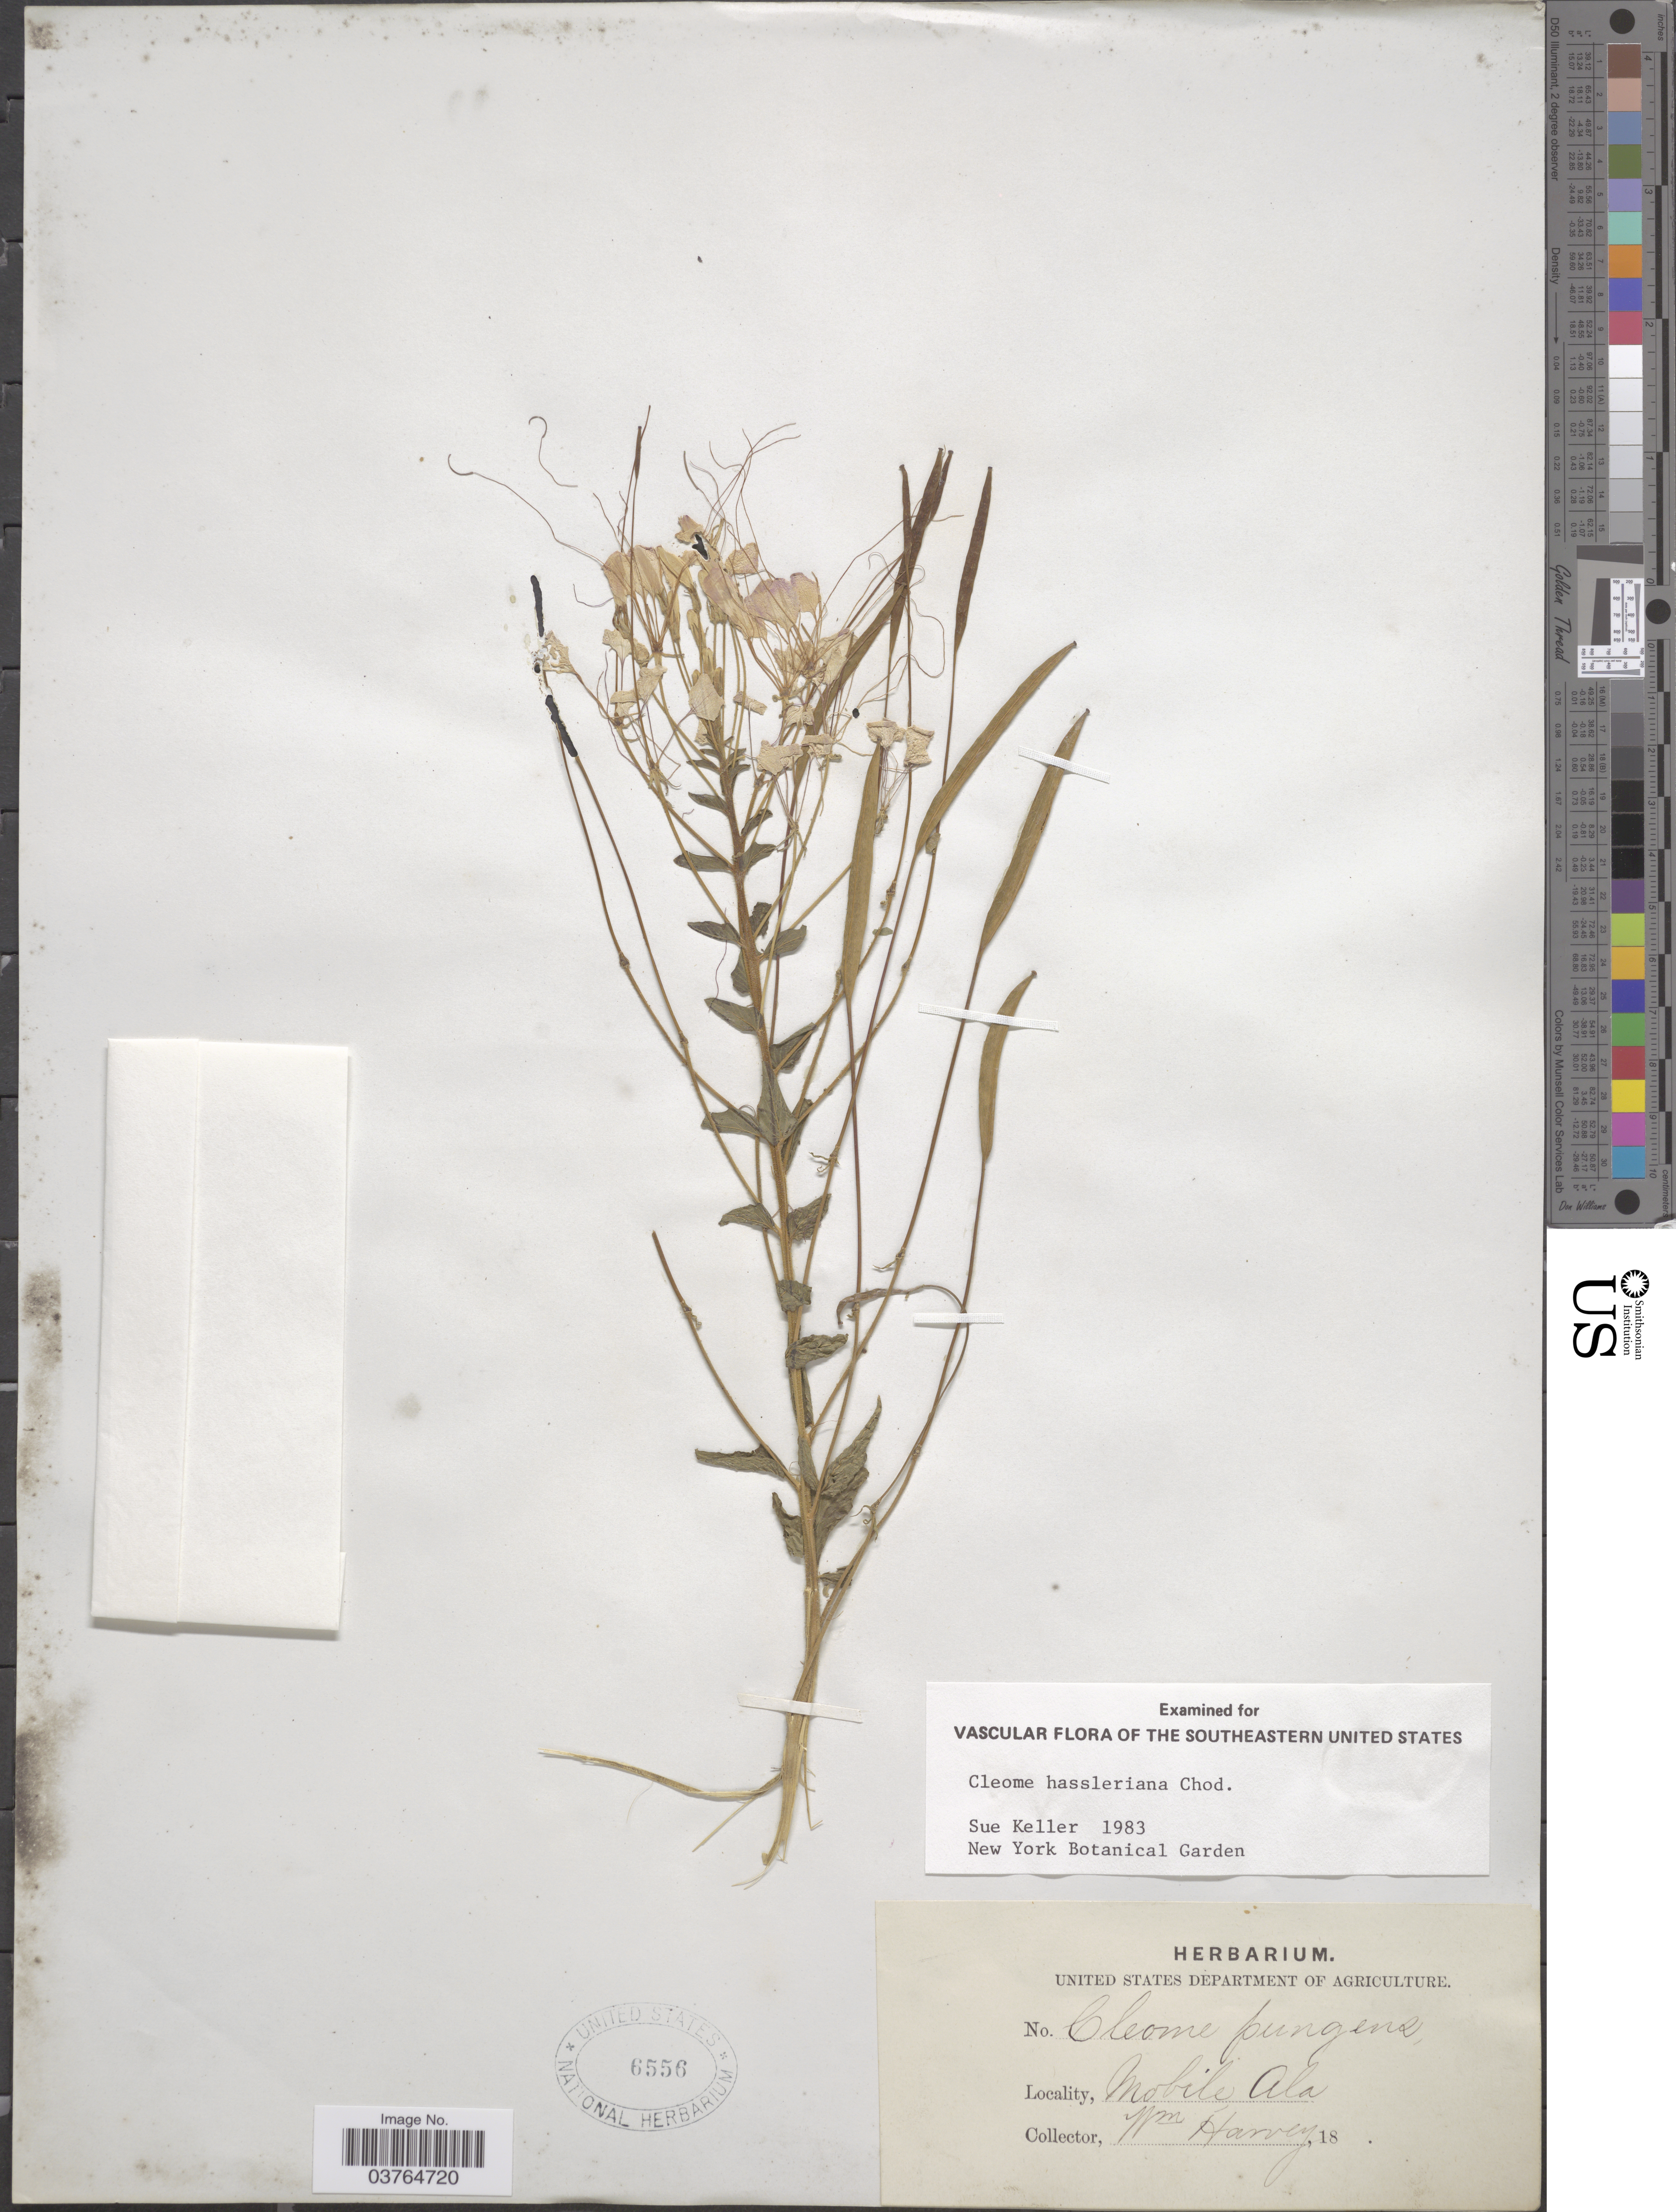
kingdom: Plantae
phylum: Tracheophyta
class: Magnoliopsida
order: Brassicales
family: Cleomaceae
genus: Tarenaya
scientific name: Tarenaya houtteana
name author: (Schltdl.) Soares Neto & Roalson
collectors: W. Harvey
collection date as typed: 18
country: United States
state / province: Alabama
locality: Mobile.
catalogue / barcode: US 6556